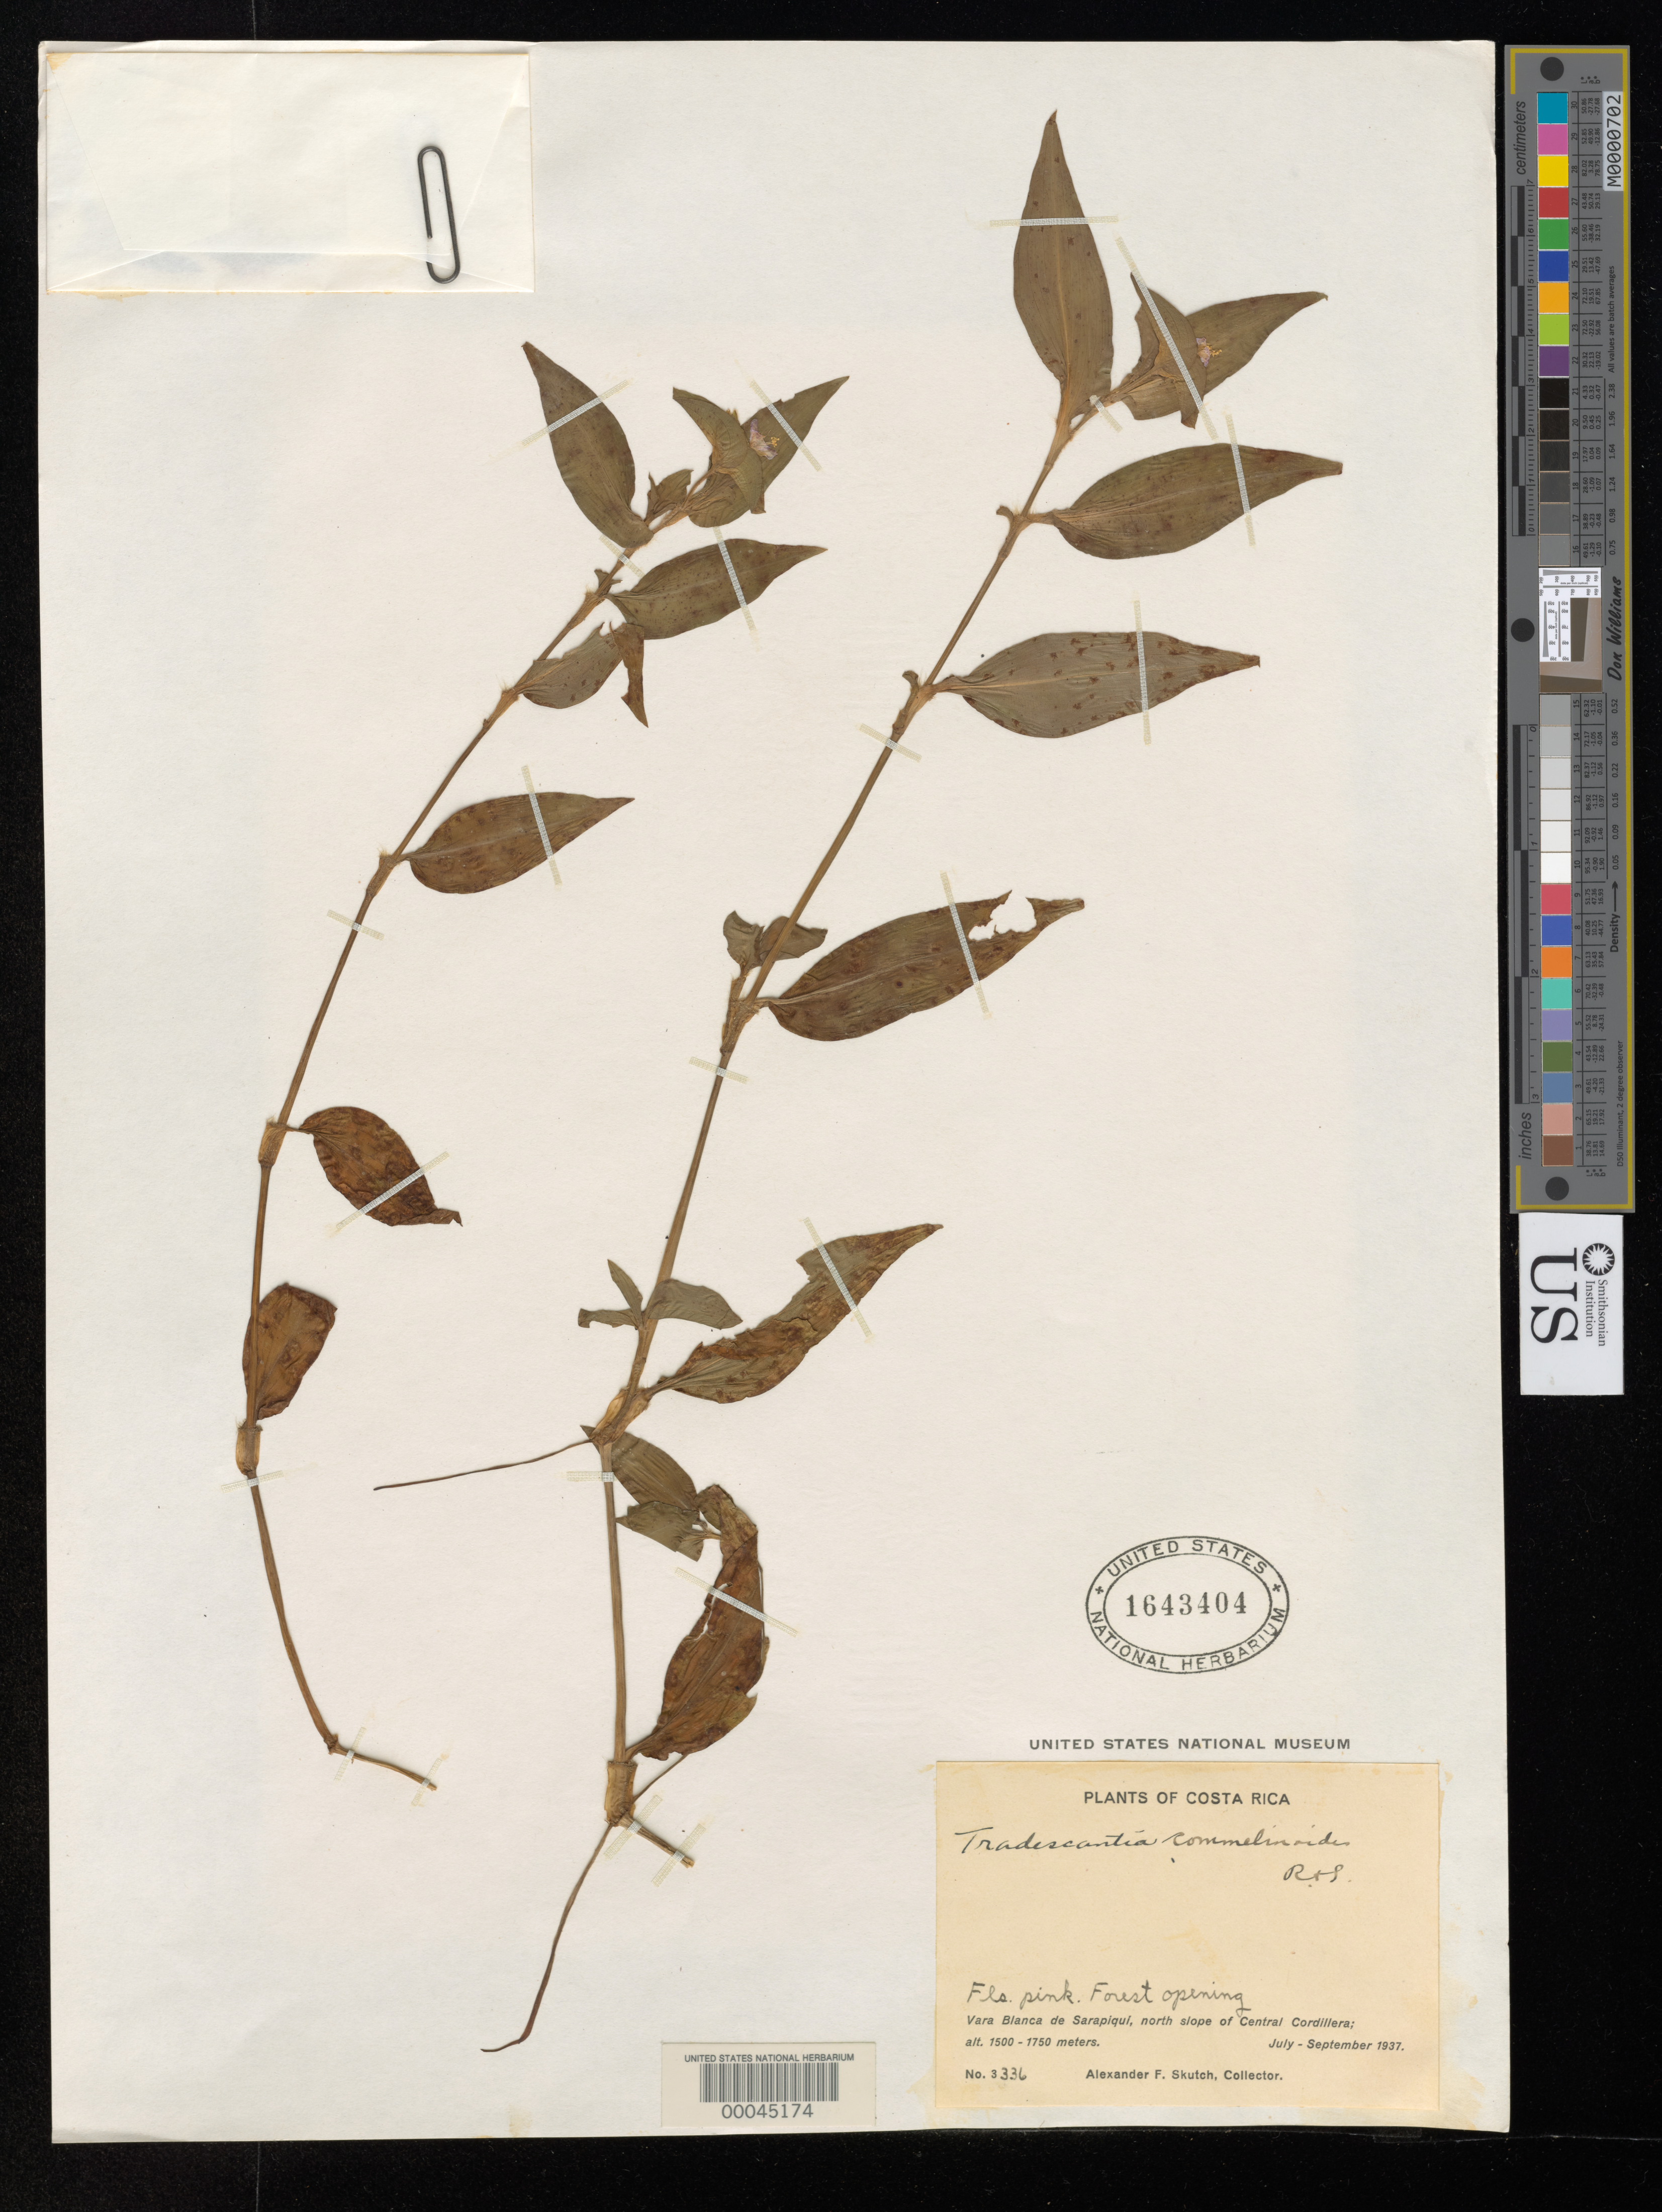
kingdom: Plantae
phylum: Tracheophyta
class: Liliopsida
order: Commelinales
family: Commelinaceae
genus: Tradescantia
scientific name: Tradescantia poelliae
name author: D.R. Hunt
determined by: Hunt, D. R.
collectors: A. F. Skutch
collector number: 3336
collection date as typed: Jul 1937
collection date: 1937-07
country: Costa Rica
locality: Vara Blanca de Sarapiqui, central cordillera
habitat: Forest clearing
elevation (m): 1500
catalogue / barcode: US 1643404